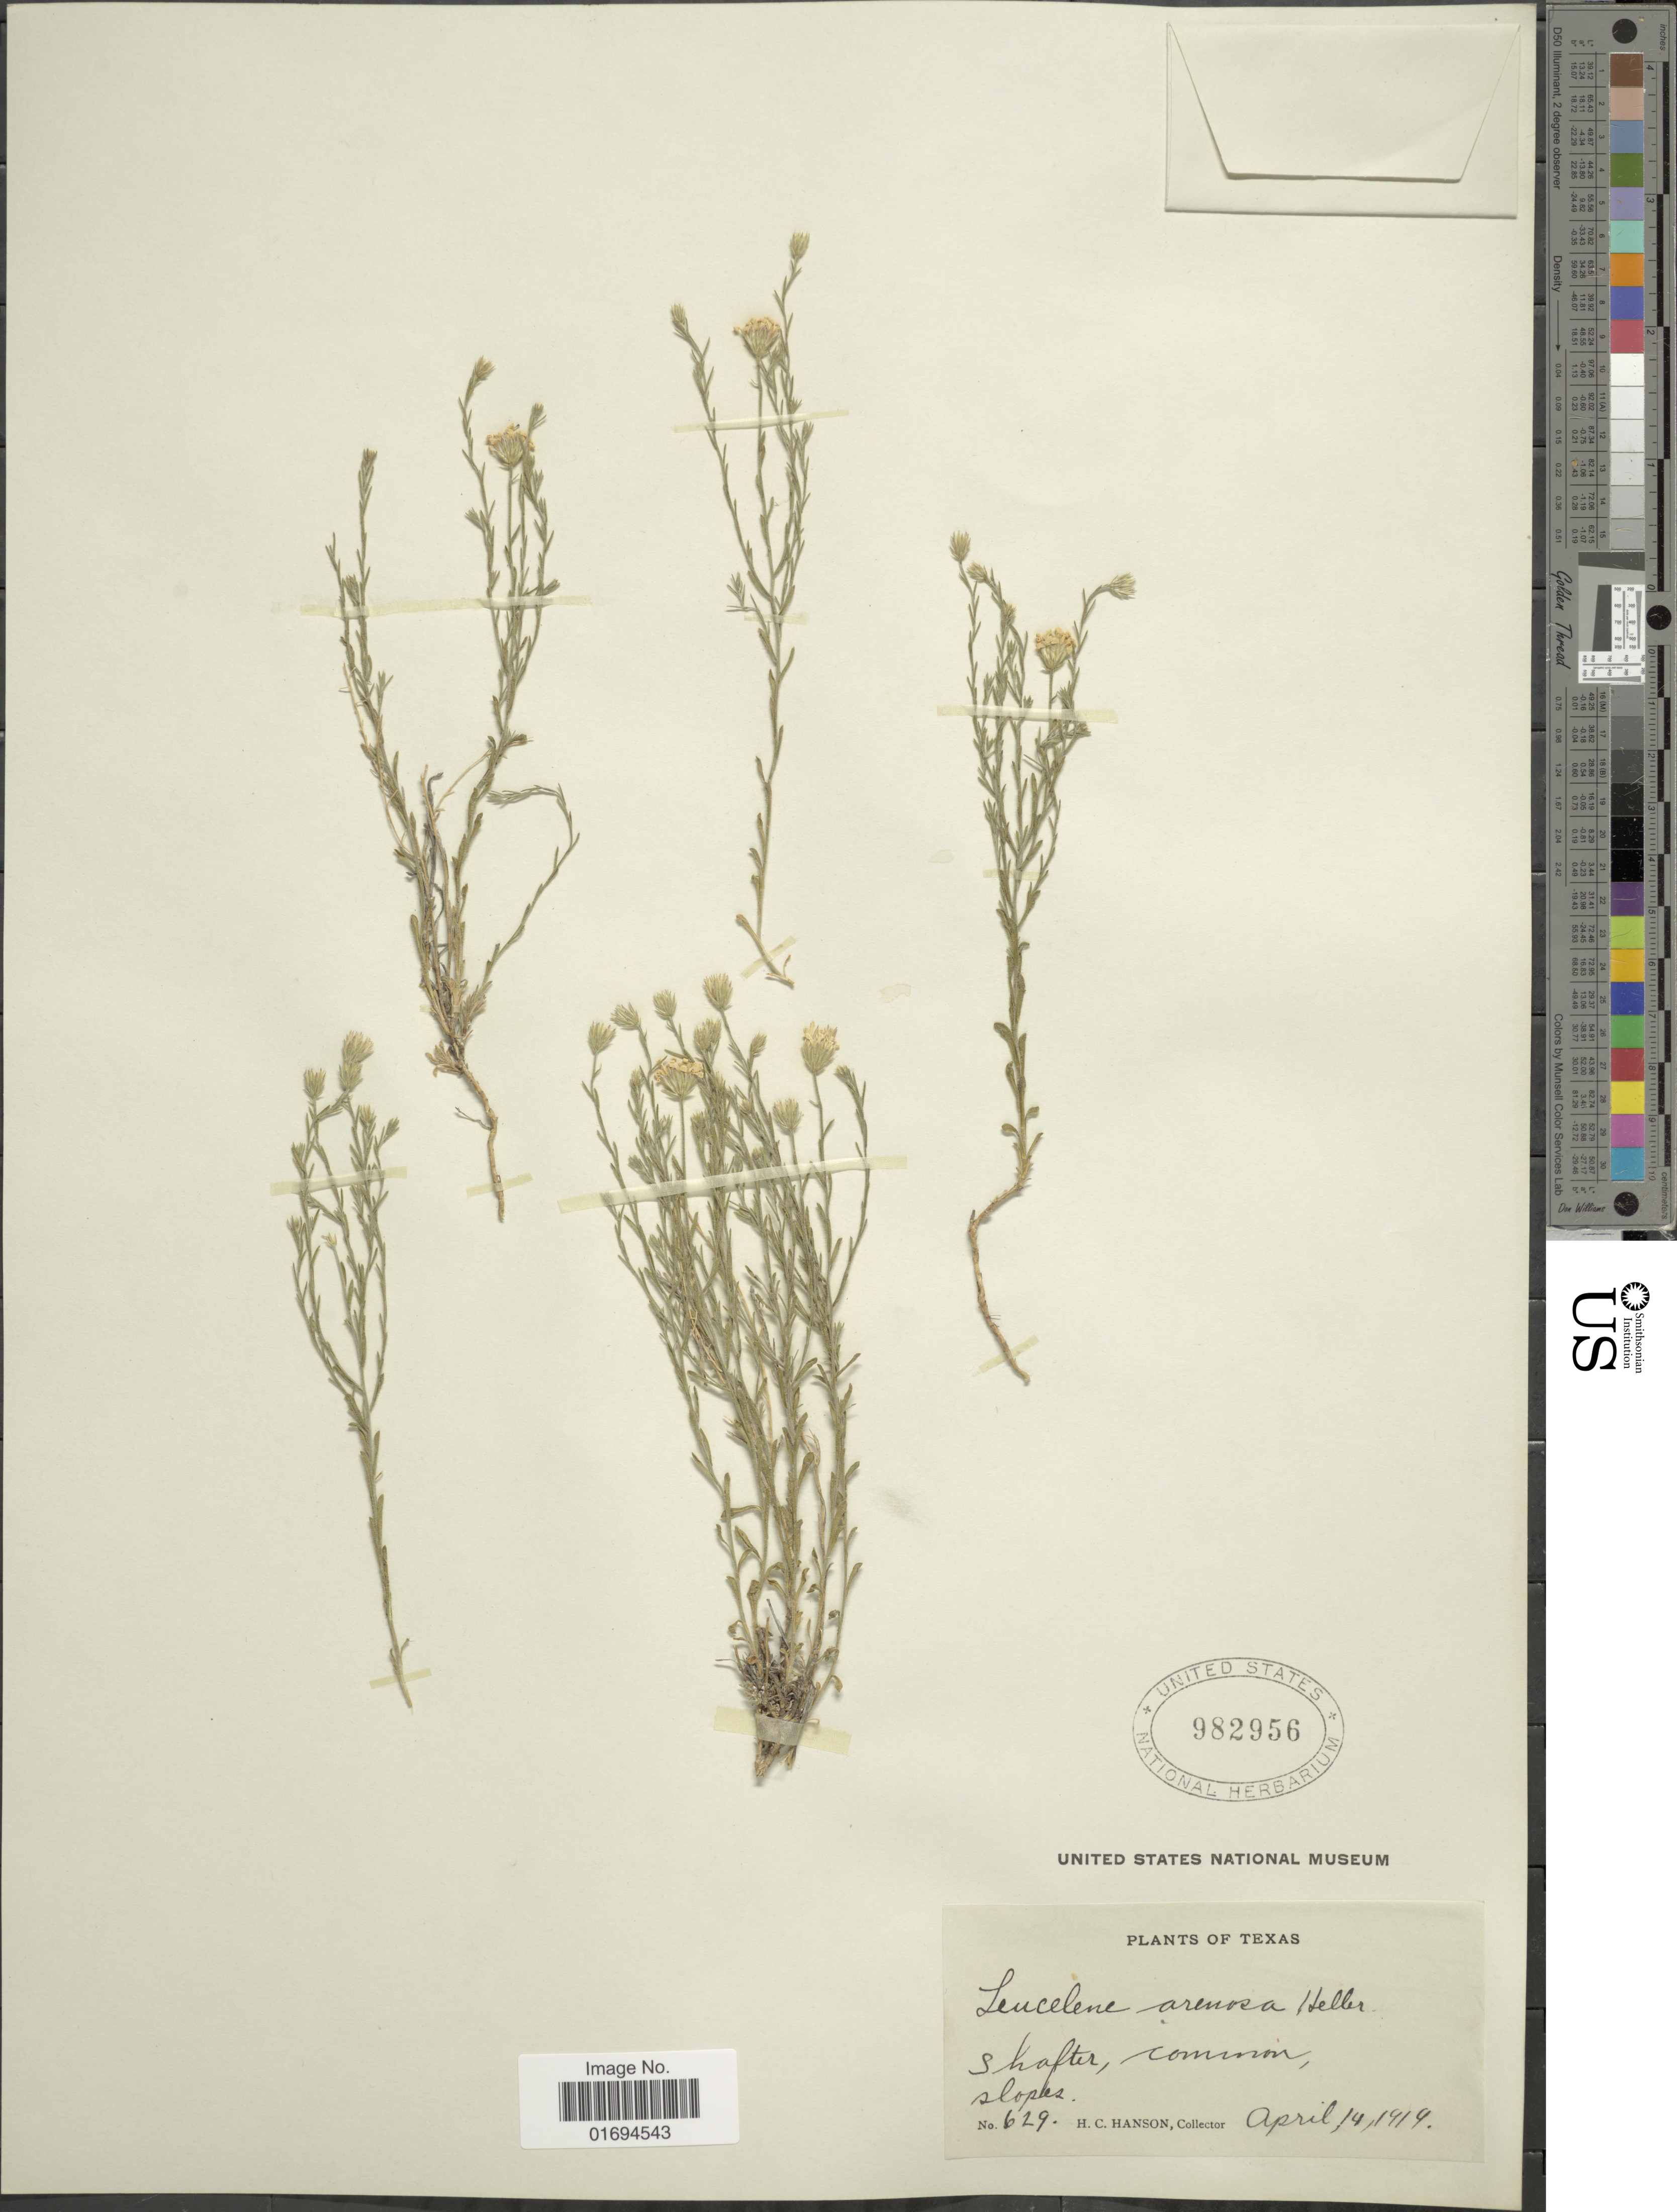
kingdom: Plantae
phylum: Tracheophyta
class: Magnoliopsida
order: Asterales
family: Asteraceae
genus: Chaetopappa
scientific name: Chaetopappa ericoides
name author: (Torr.) G.L. Nesom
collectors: H. Hanson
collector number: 629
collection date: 1919-04-14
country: United States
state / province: Texas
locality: Shafter, Common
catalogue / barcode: US 982956